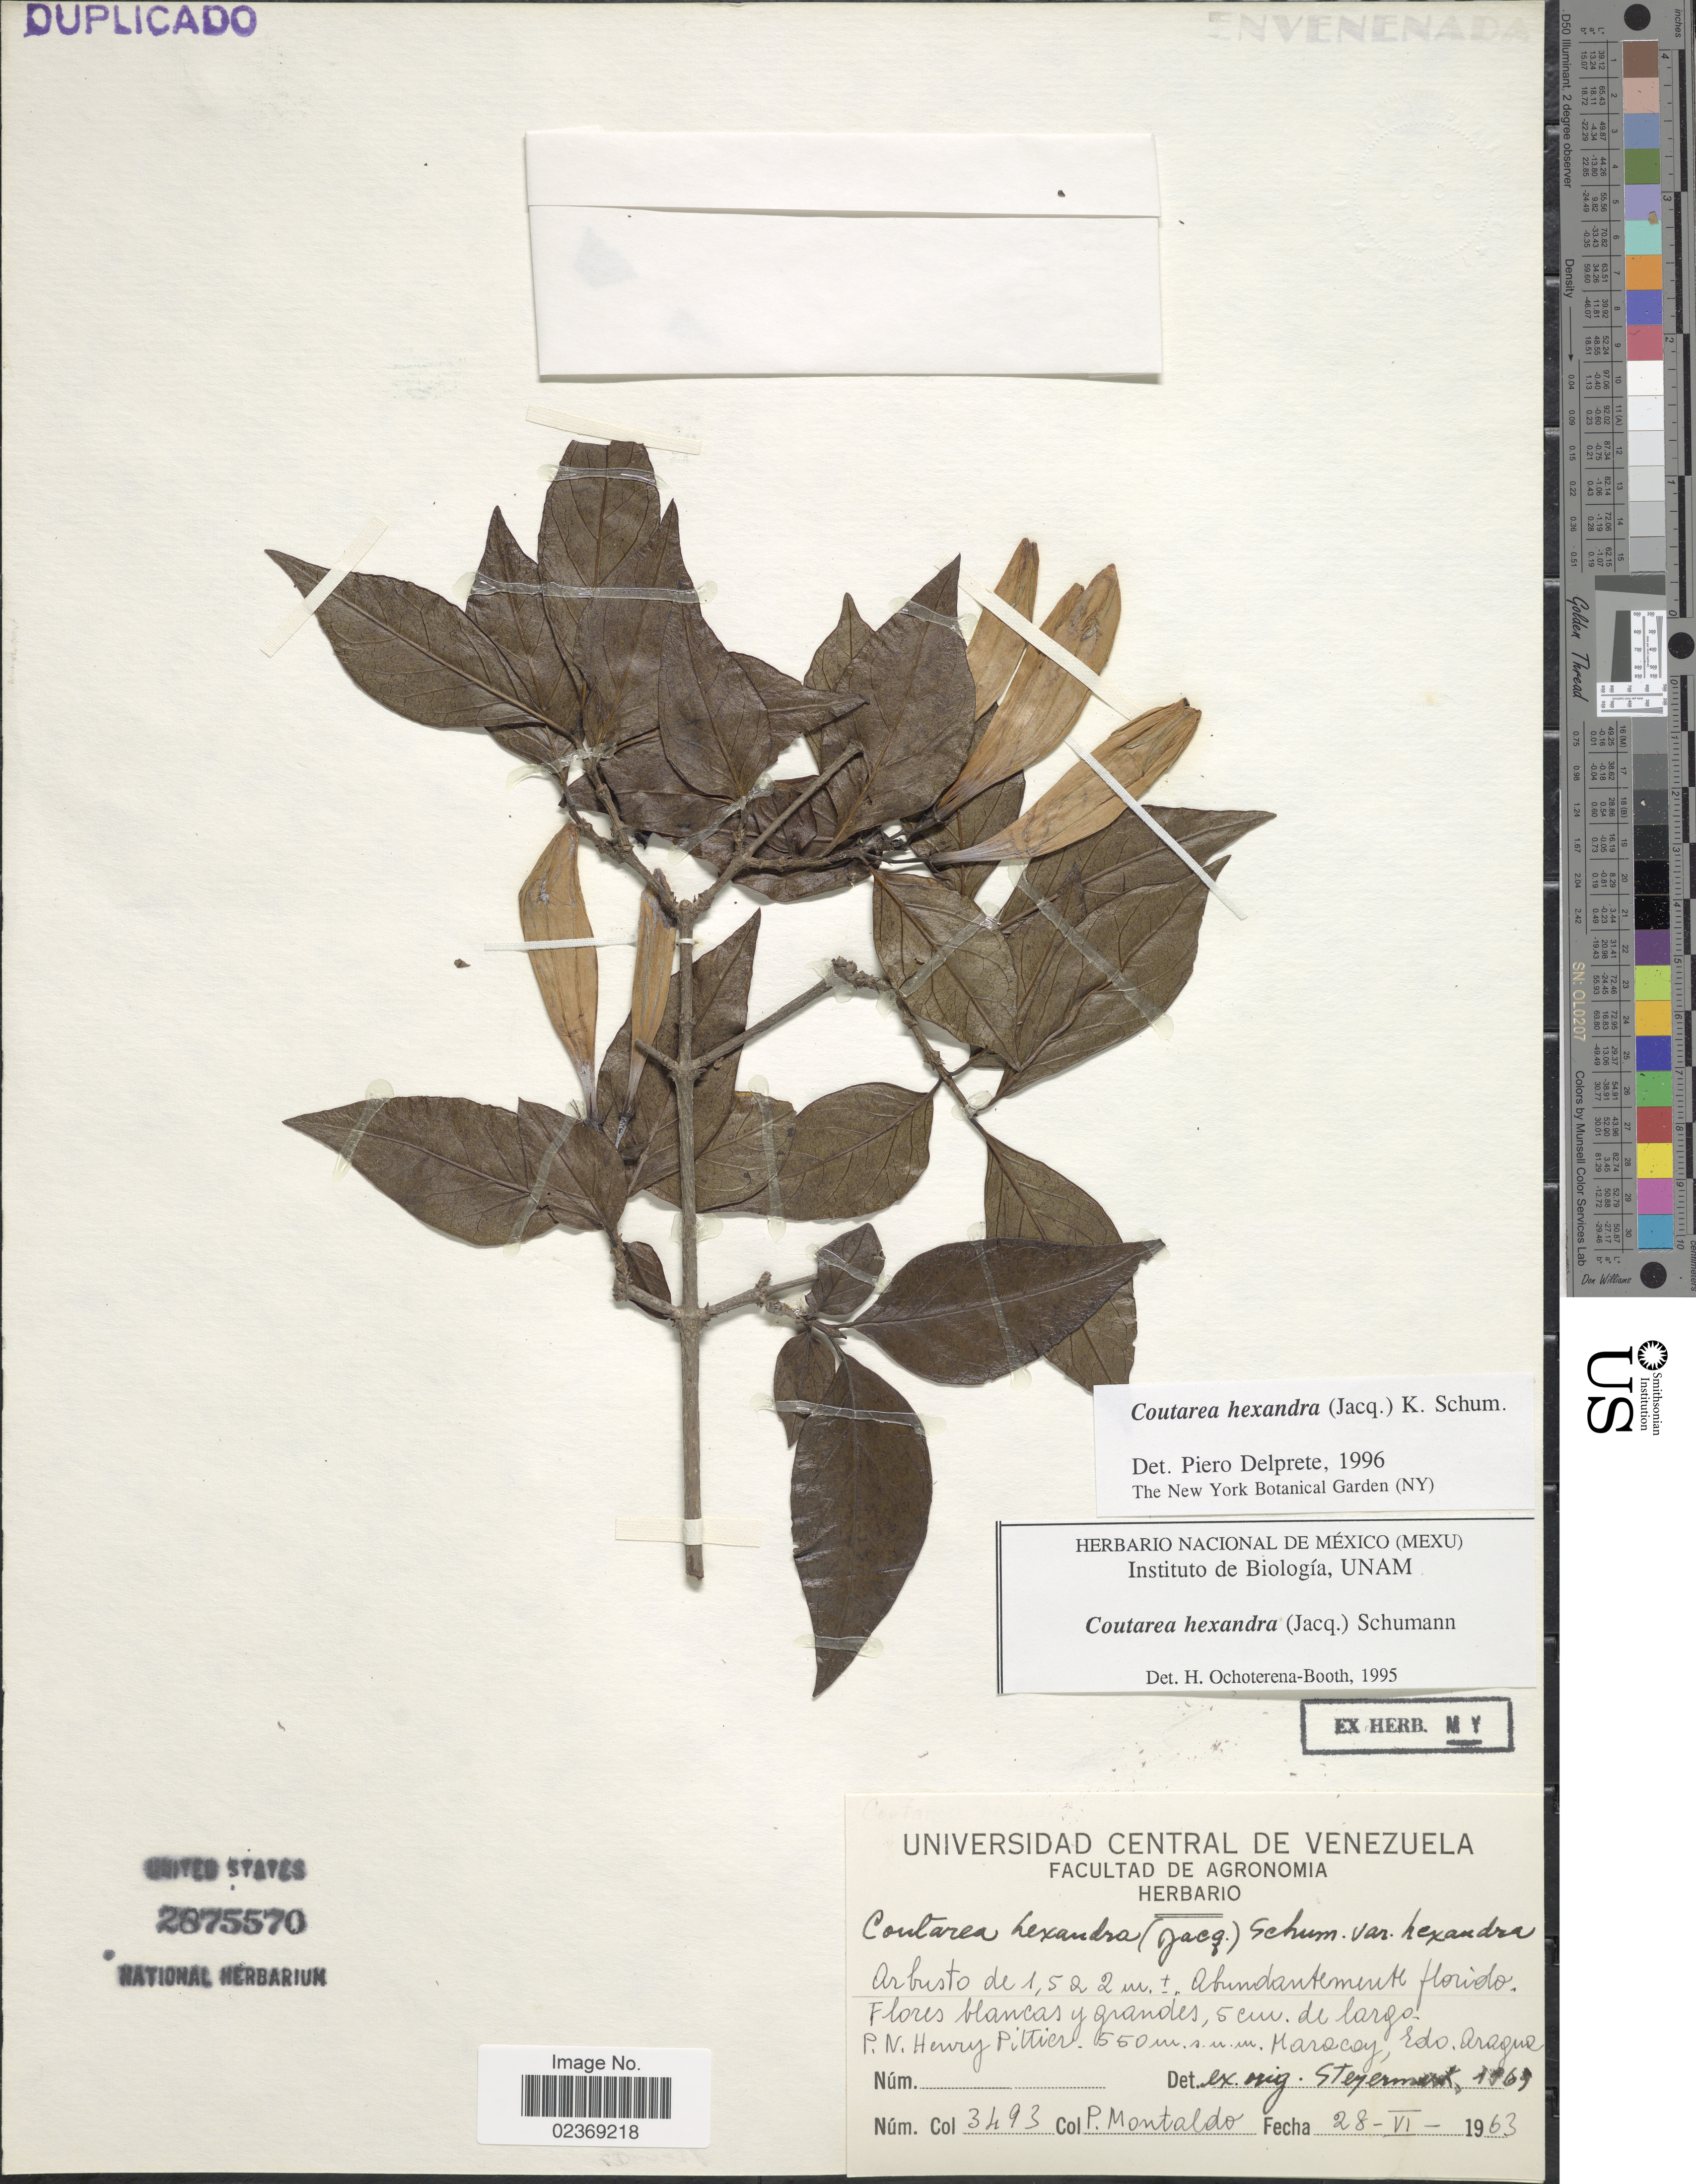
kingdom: Plantae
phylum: Tracheophyta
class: Magnoliopsida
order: Gentianales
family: Rubiaceae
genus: Coutarea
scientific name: Coutarea hexandra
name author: (Jacq.) K. Schum.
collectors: P. Montaldo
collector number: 3493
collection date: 1963-06-28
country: Venezuela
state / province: Aragua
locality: Harocoy, Edo. Aragua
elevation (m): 550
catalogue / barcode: US 2875570